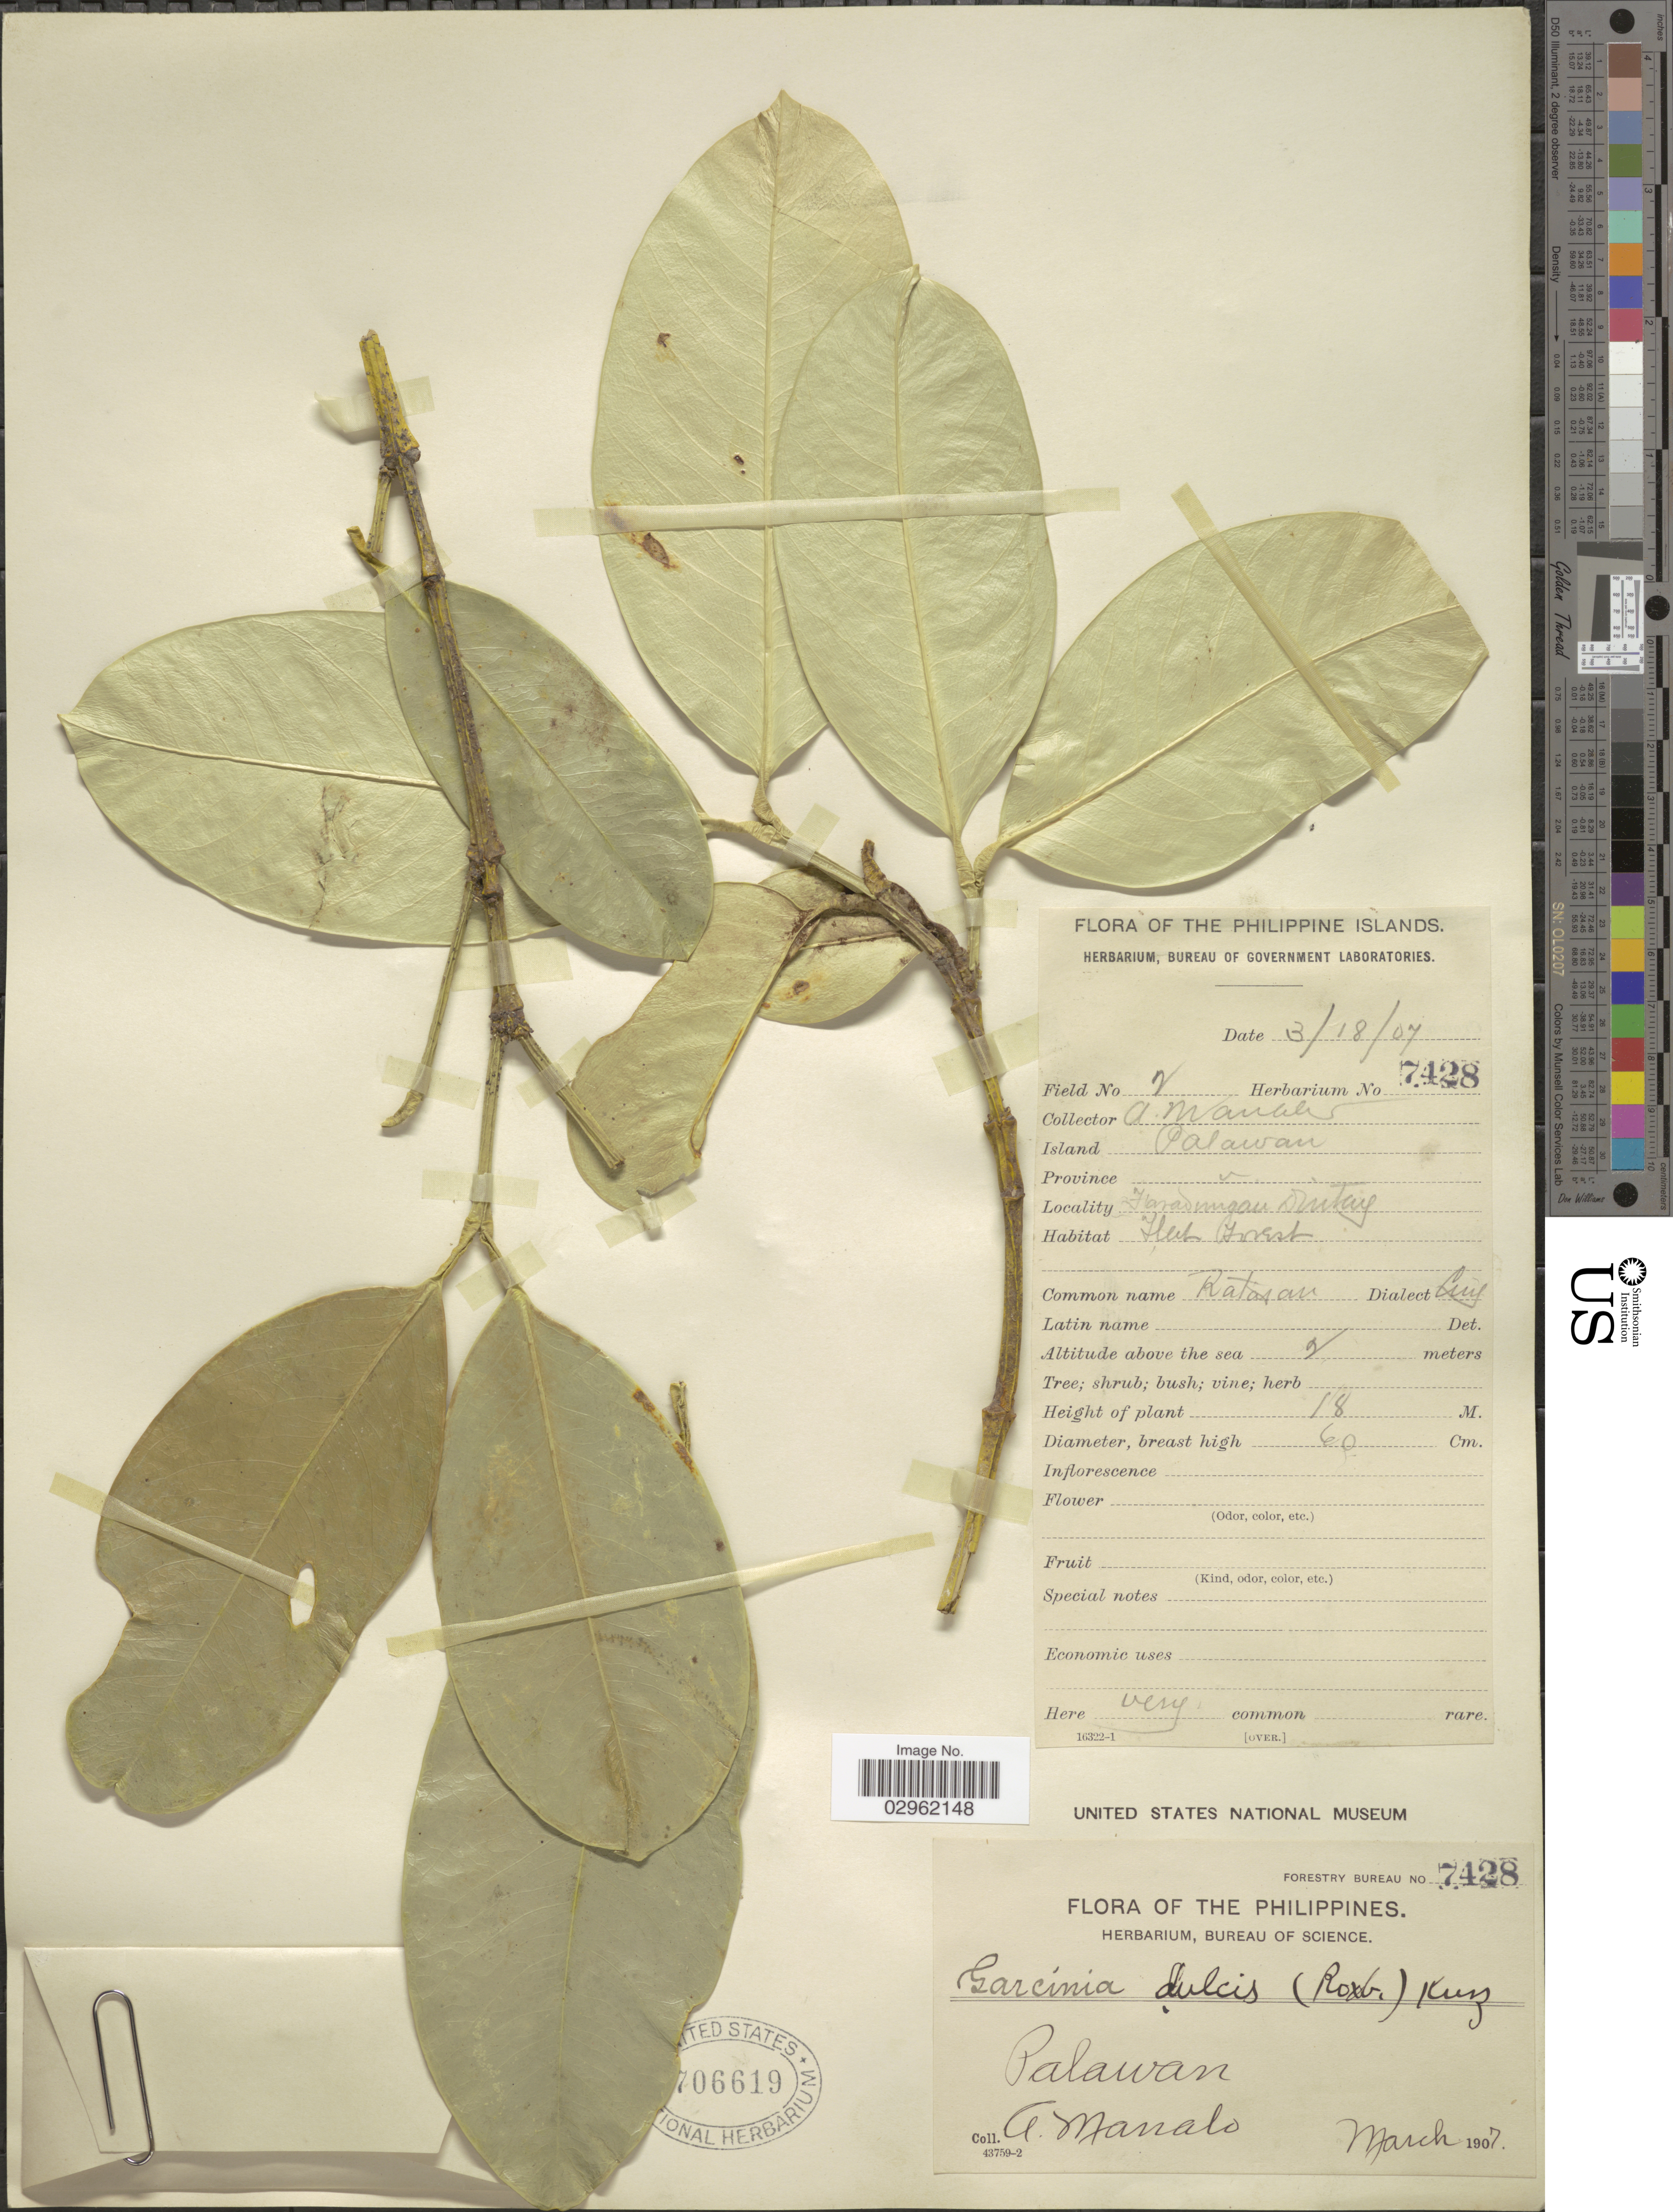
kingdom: Plantae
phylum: Tracheophyta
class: Magnoliopsida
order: Malpighiales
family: Clusiaceae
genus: Garcinia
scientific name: Garcinia dulcis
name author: (Roxb.) Kurz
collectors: A. Manalo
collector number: Forestry Bureau 7428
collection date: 1907-03-18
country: Philippines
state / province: Mimaropa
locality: Island Palawan. Taradungan Duitag.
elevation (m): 2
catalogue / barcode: US 706619